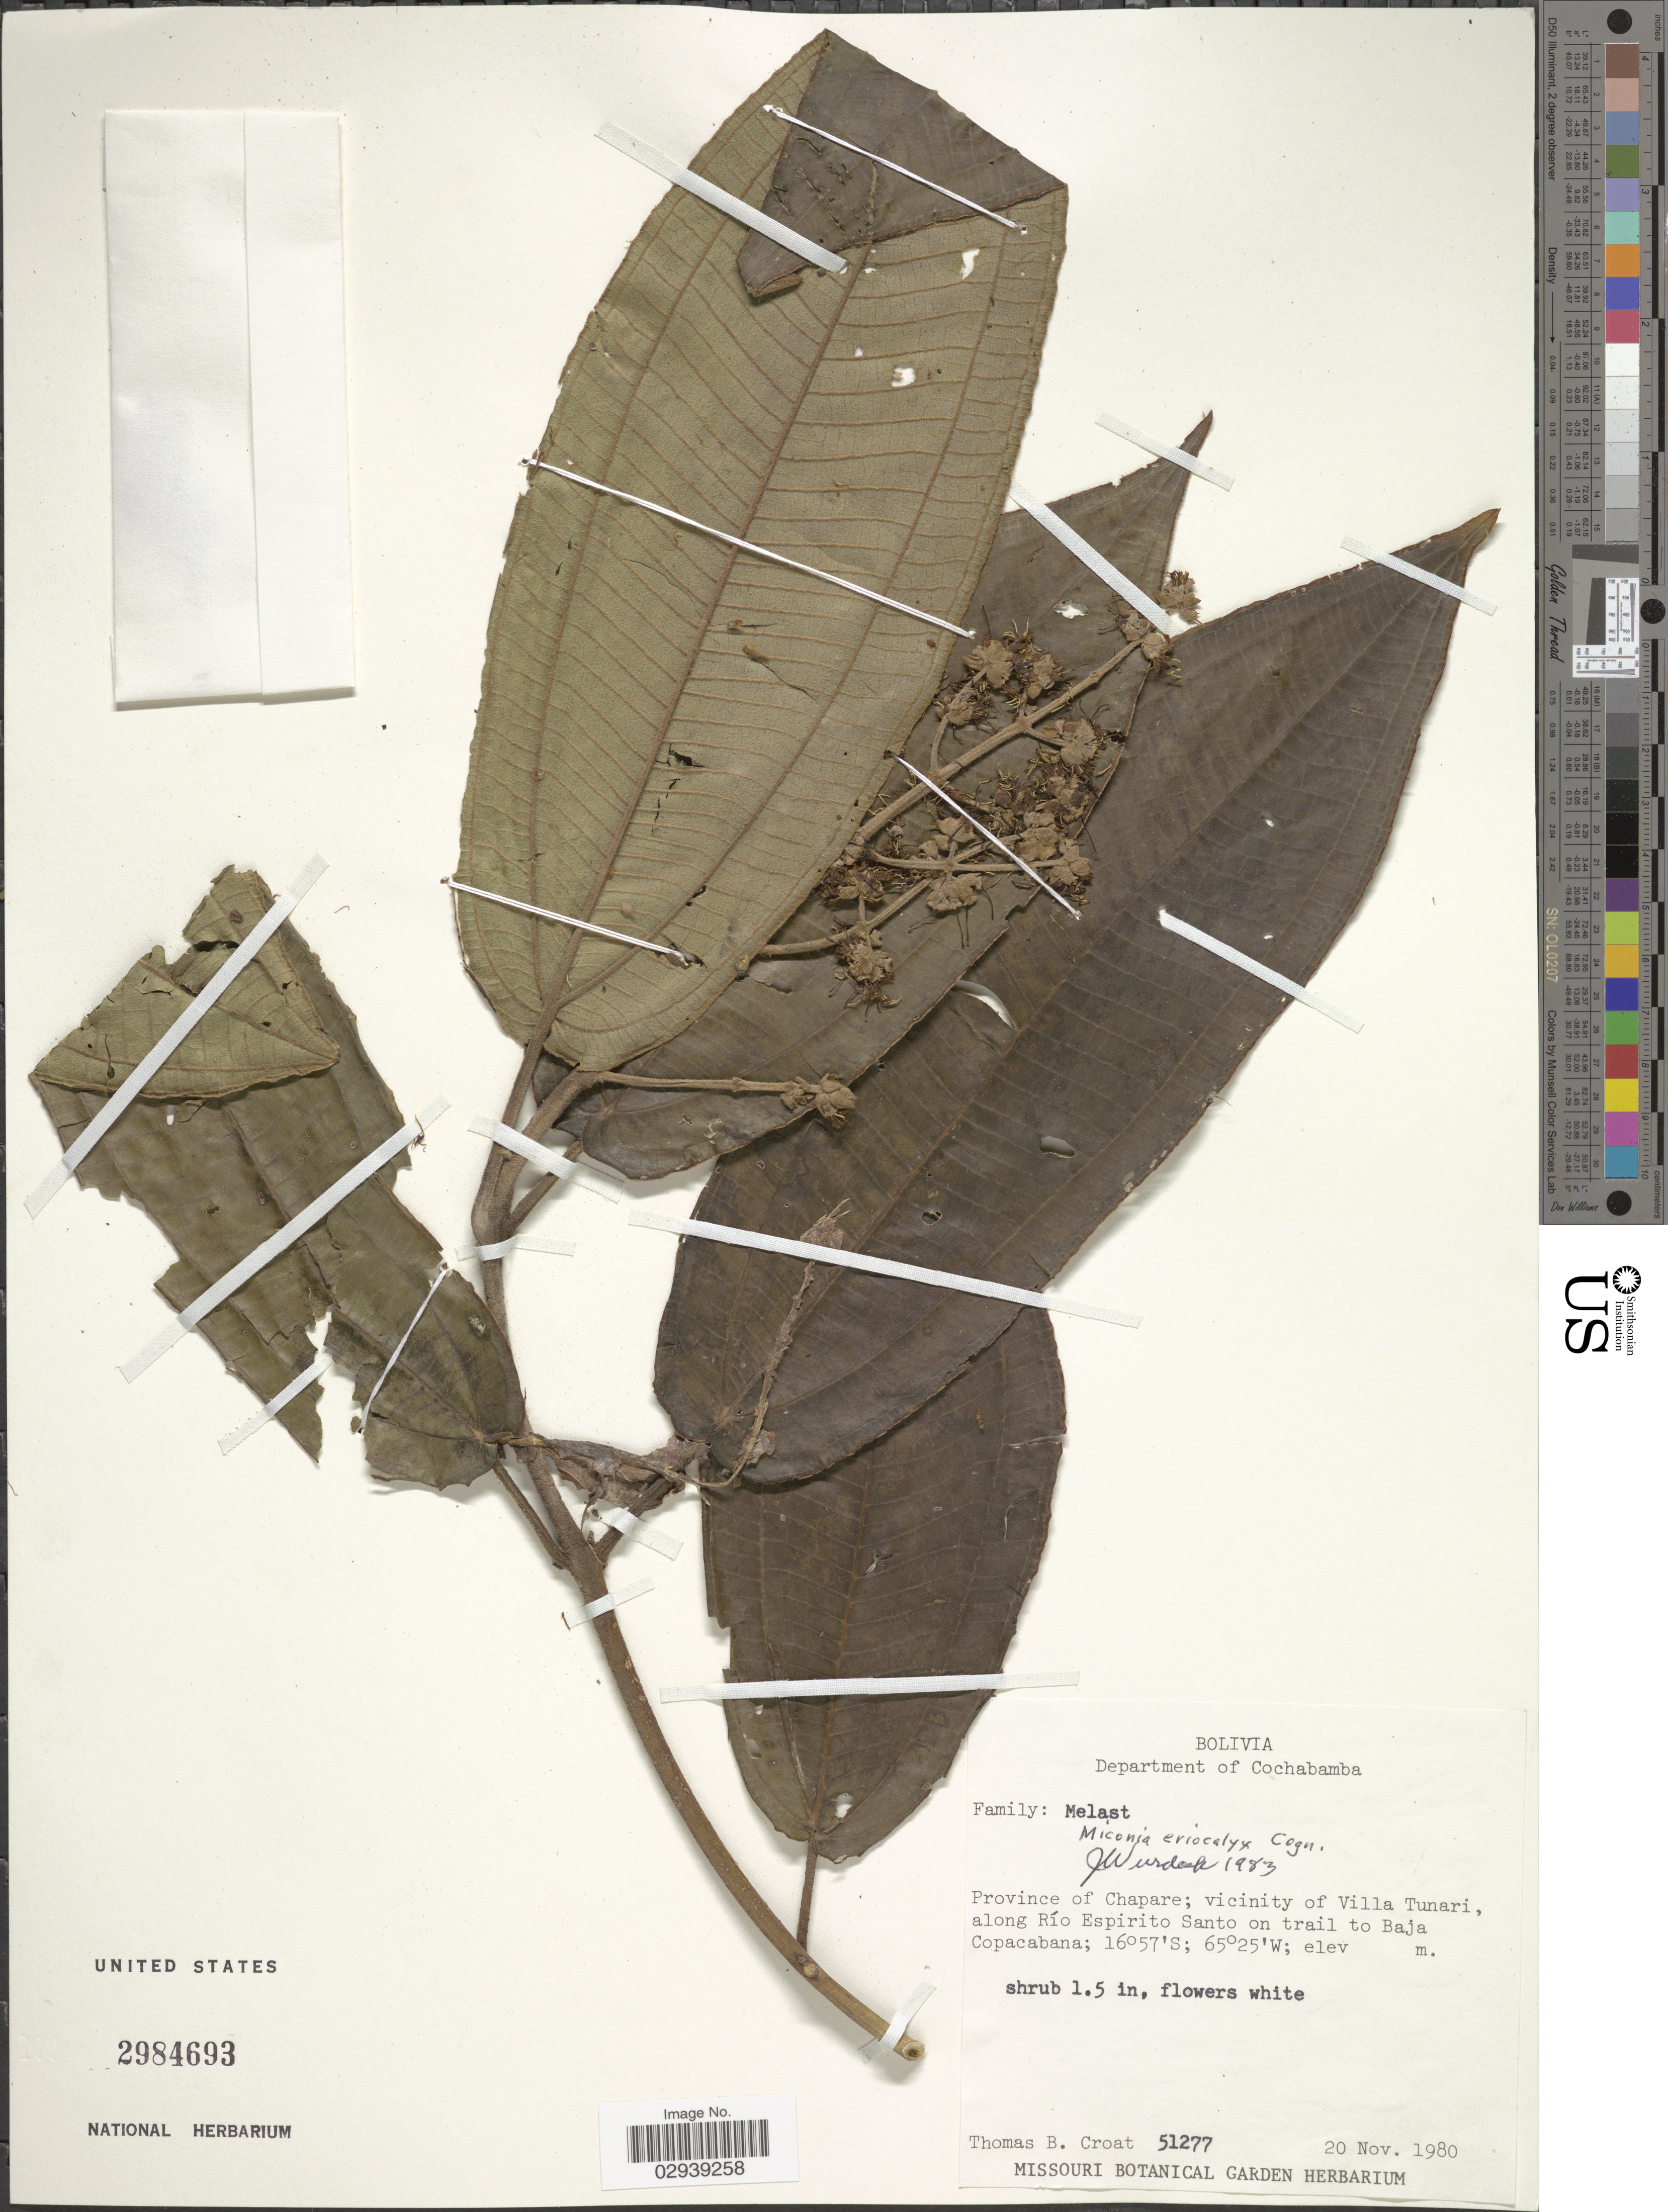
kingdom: Plantae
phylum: Tracheophyta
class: Magnoliopsida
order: Myrtales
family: Melastomataceae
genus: Miconia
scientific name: Miconia eriocalyx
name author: Cogn.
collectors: T. B. Croat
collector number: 51277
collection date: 1980-11-20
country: Bolivia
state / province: Cochabamba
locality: Department of Cochabamba. Province of Chapare; vicinity of Villa Tunari, along Río Espirito Santo on trail to Baja Copacabana.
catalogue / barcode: US 2984693